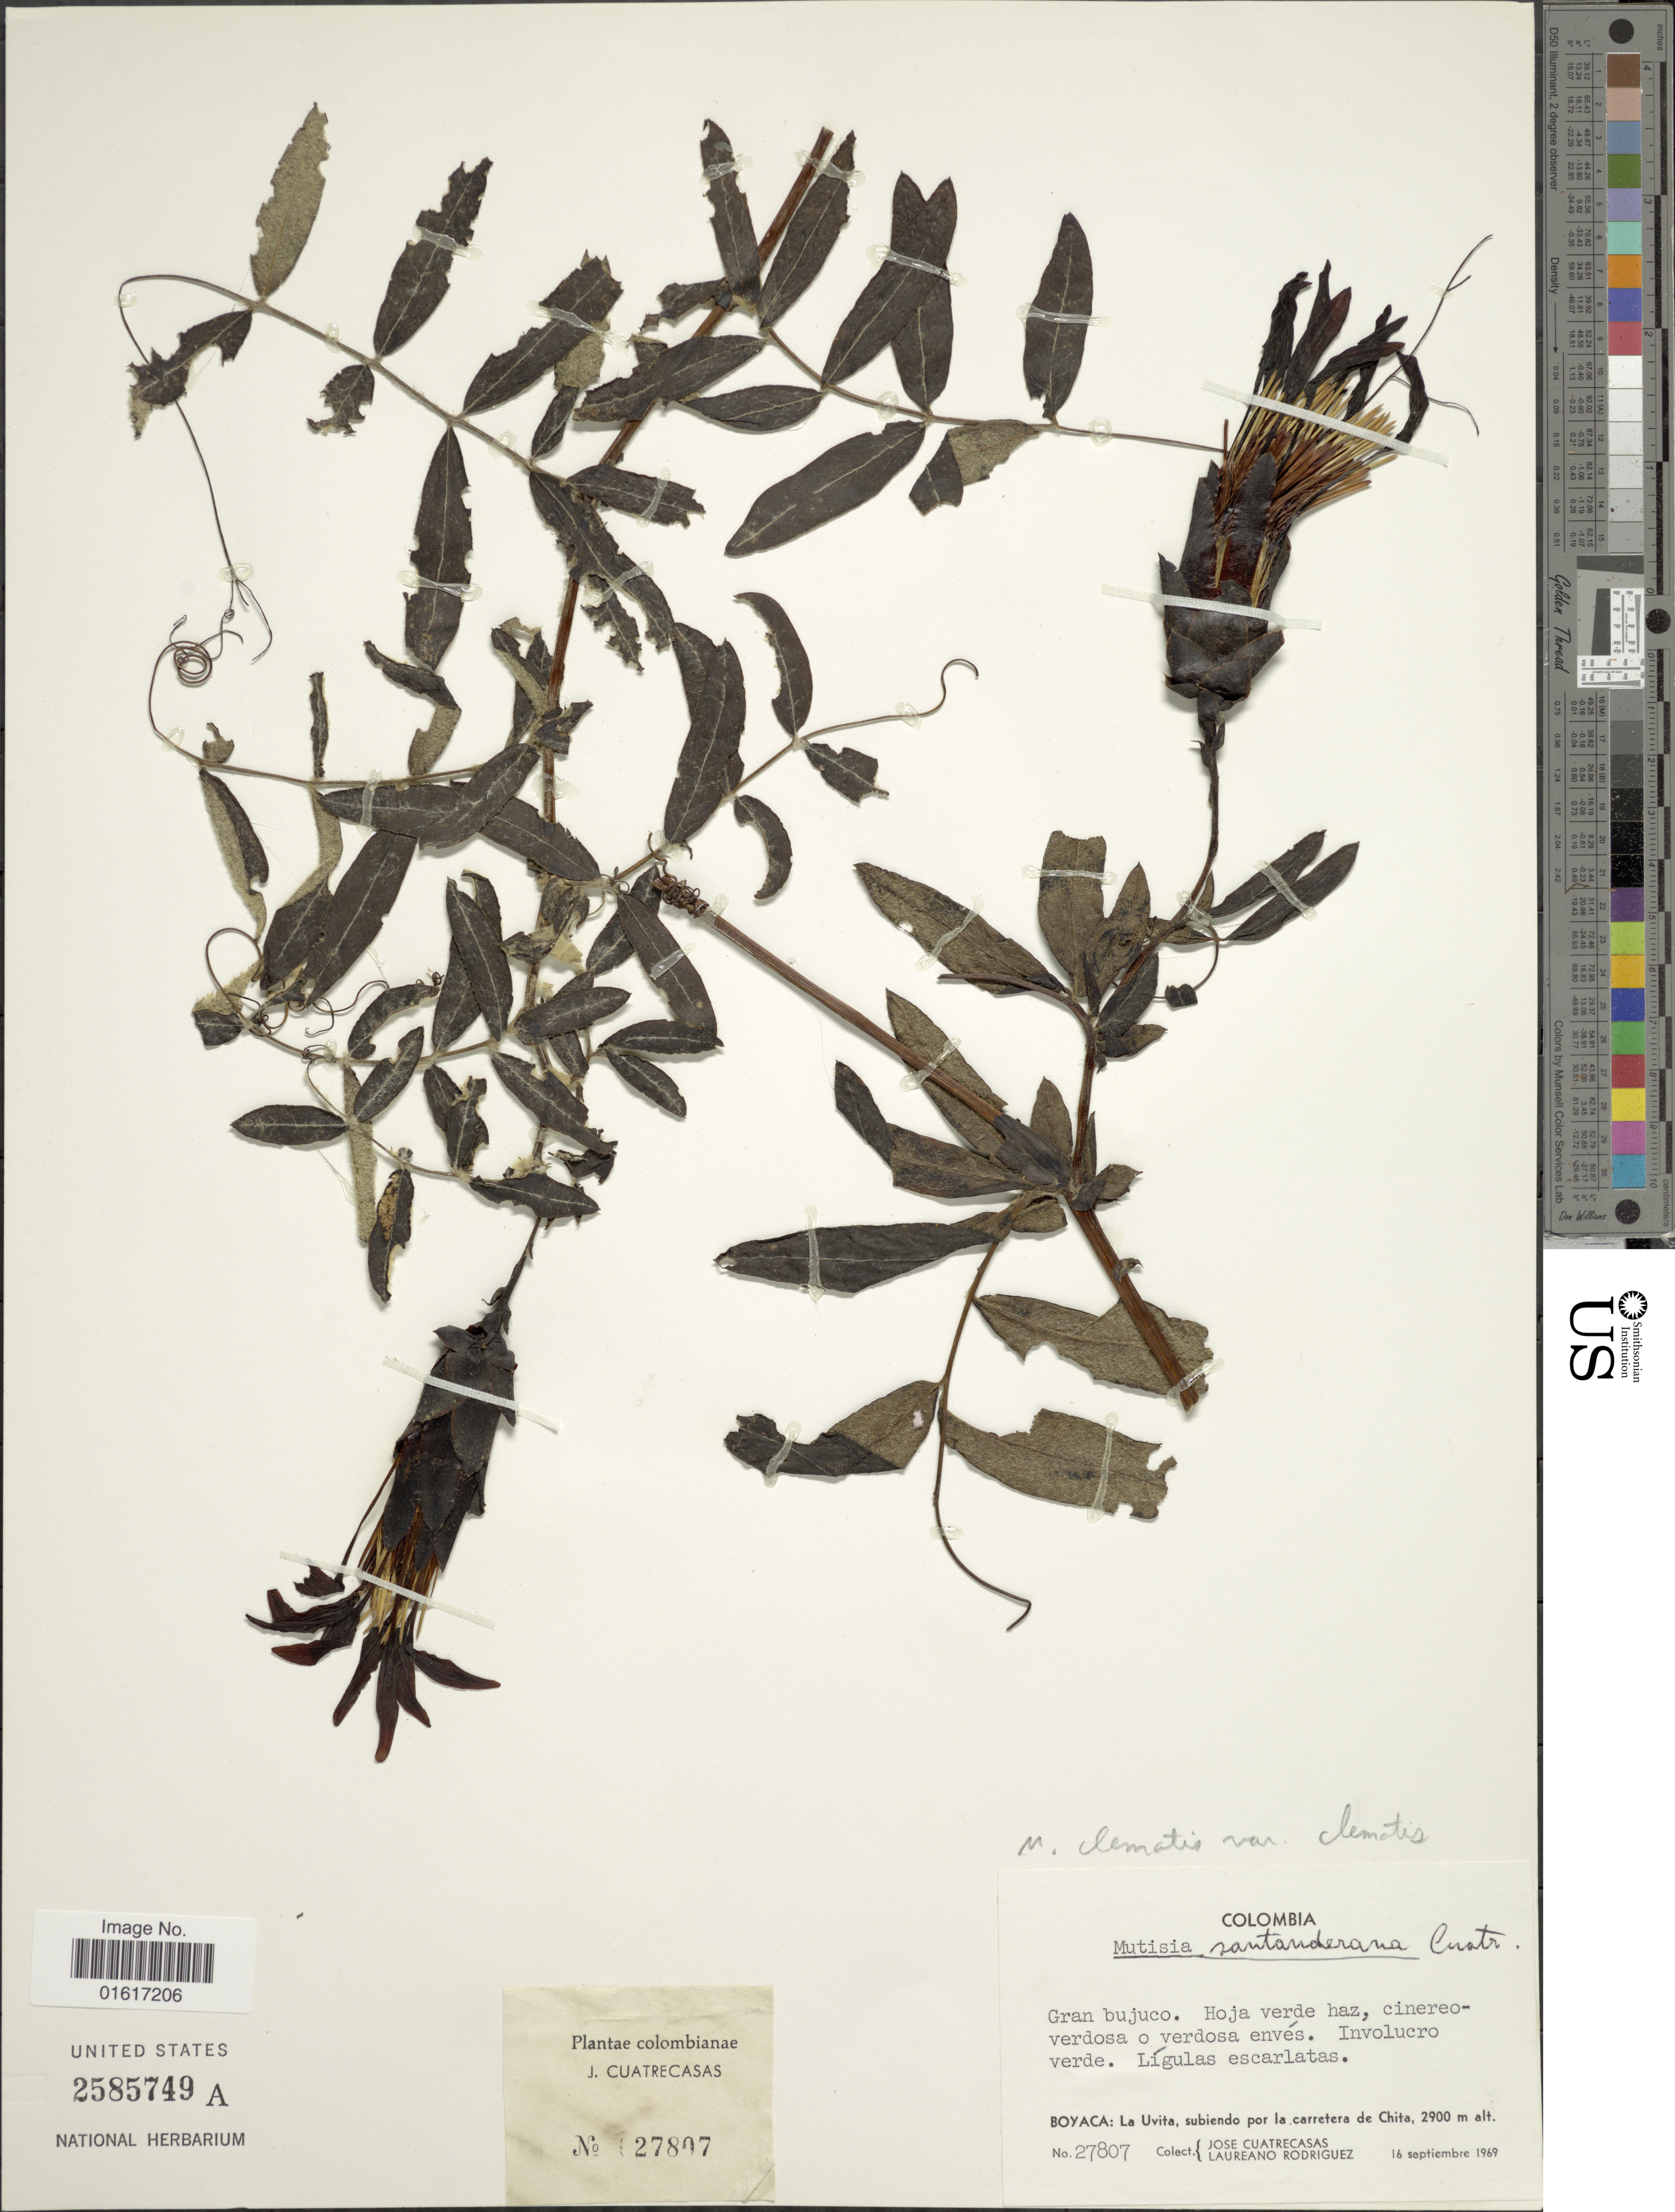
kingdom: Plantae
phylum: Tracheophyta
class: Magnoliopsida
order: Asterales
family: Asteraceae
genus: Mutisia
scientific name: Mutisia clematis var. clematis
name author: L. f.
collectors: J. Cuatrecasas & L. Rodriguez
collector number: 27807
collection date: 1969-09-16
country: Colombia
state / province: Boyacá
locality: La Uvita, subiendo por la carratera de Chita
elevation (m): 2900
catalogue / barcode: US 2585749A